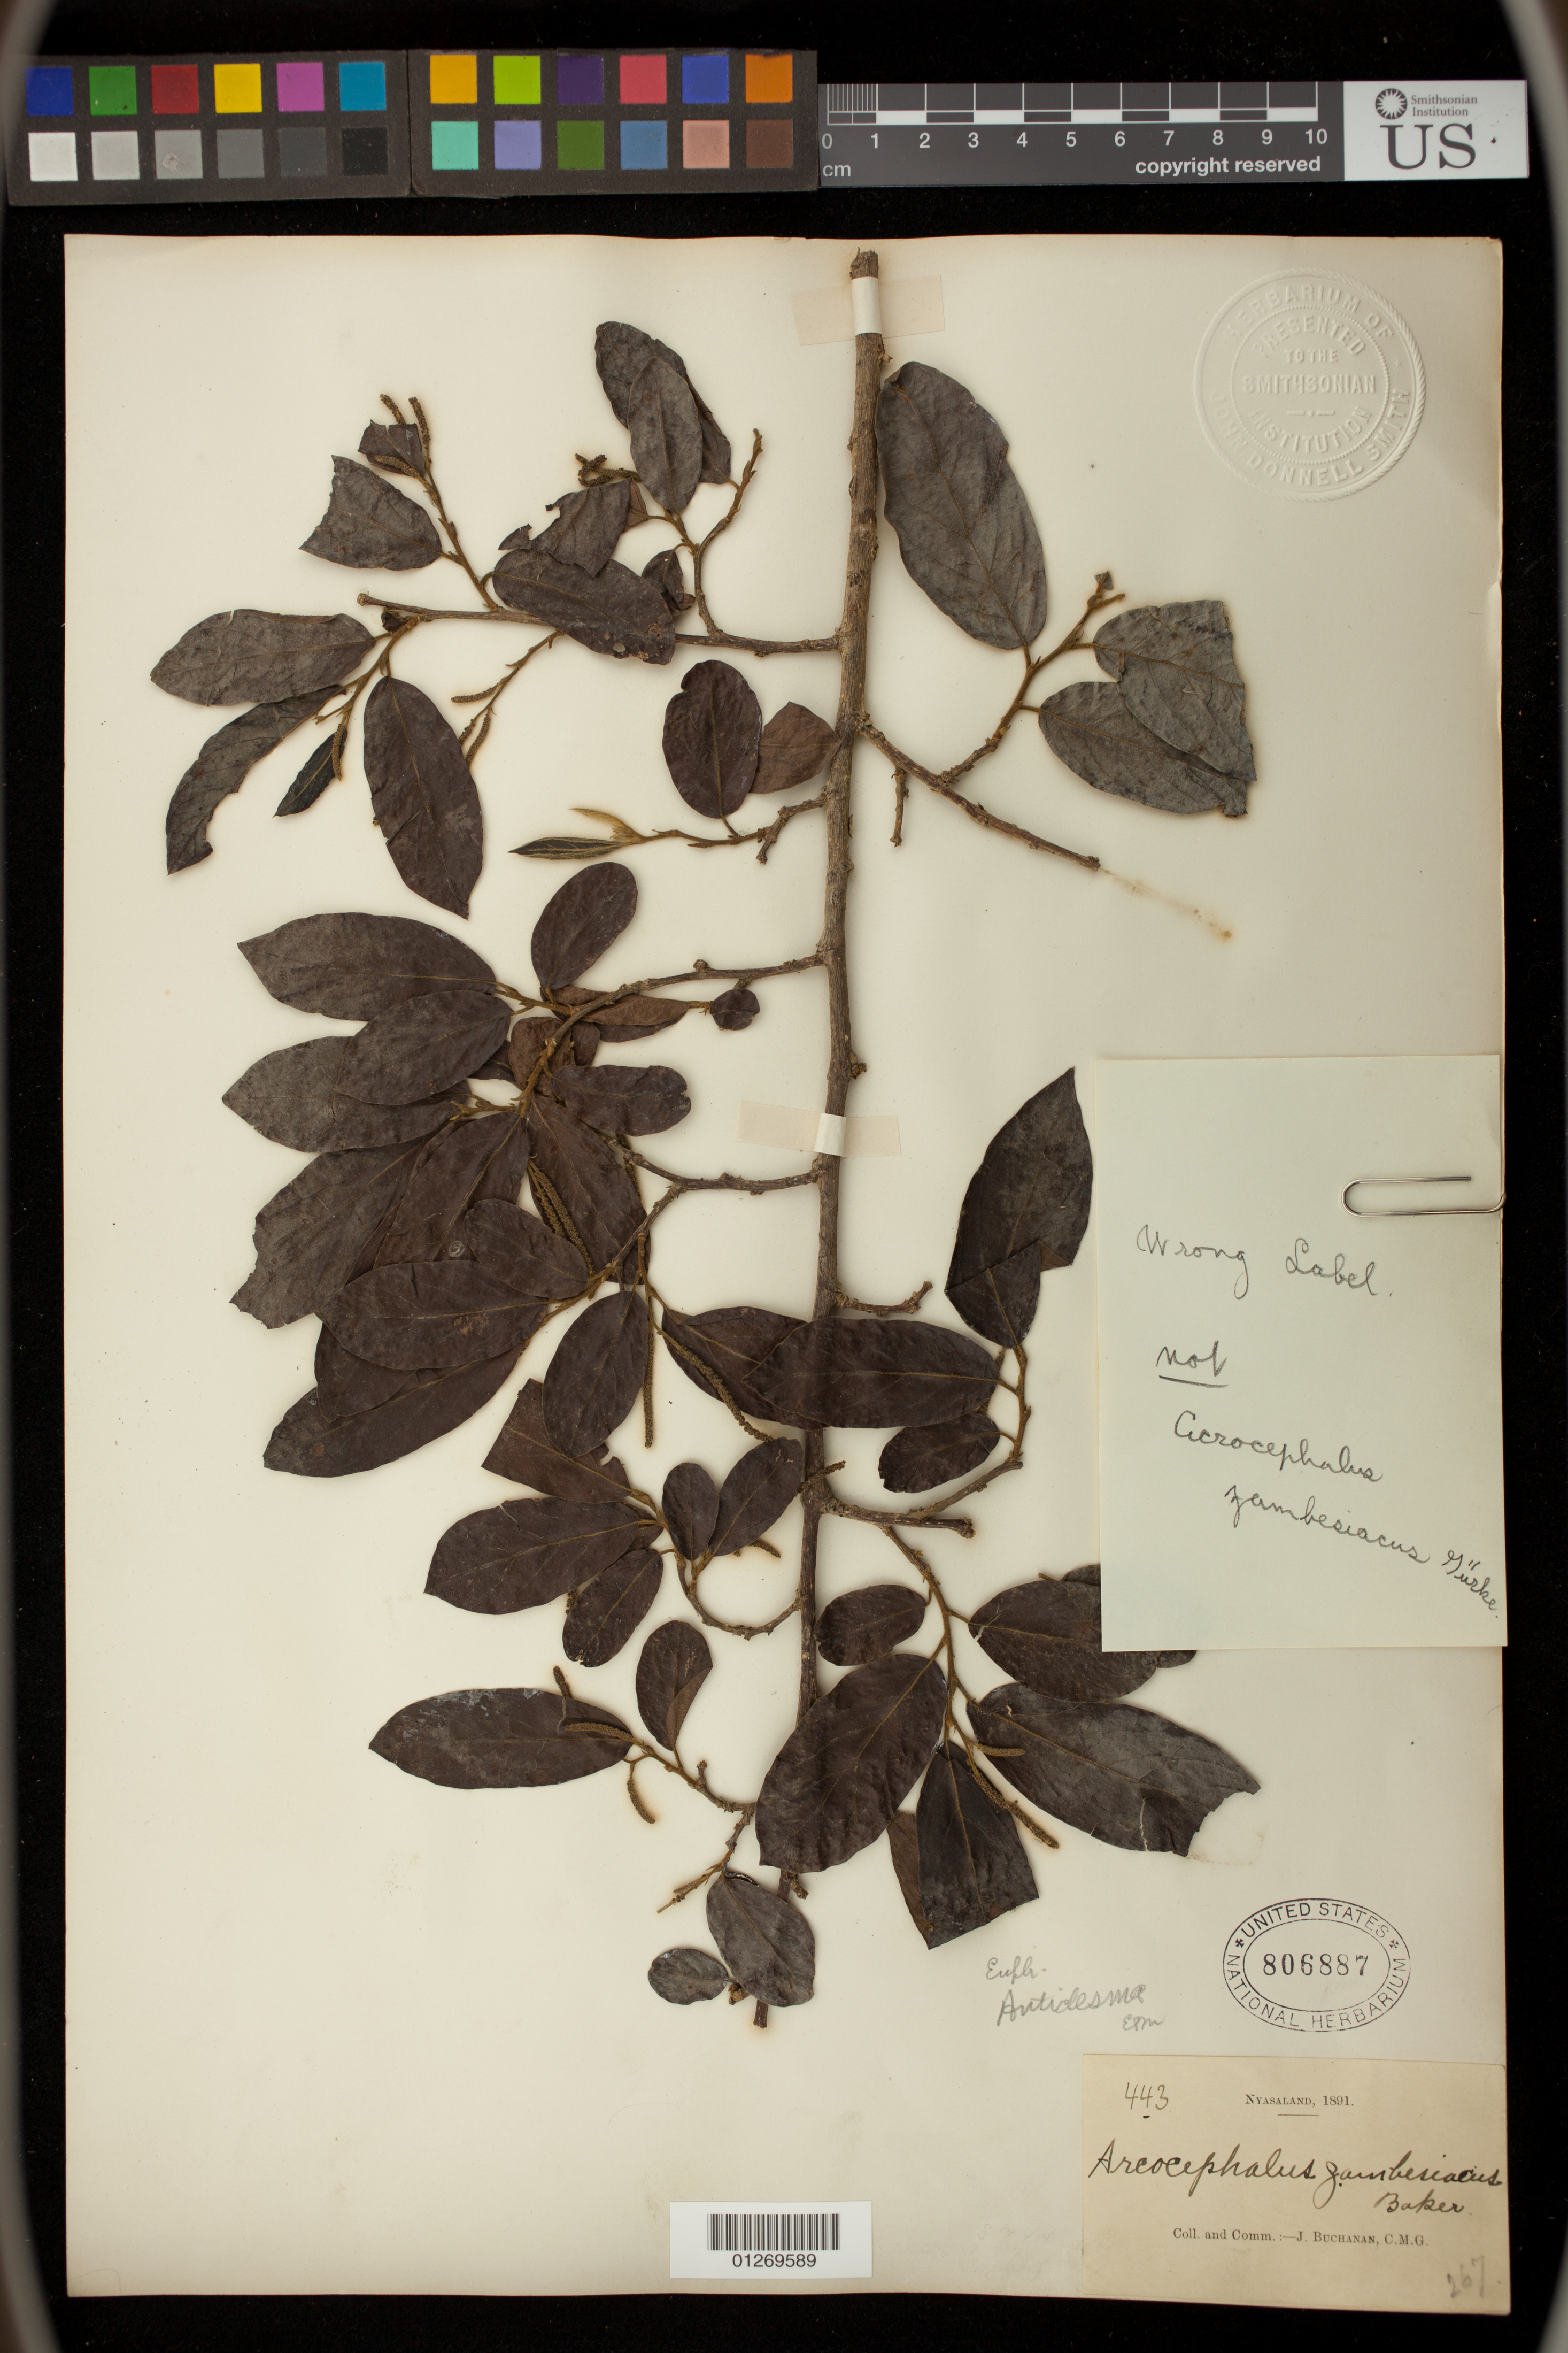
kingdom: Plantae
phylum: Tracheophyta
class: Magnoliopsida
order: Malpighiales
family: Phyllanthaceae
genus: Antidesma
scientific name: Antidesma sp.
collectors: J. Buchanan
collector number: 443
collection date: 1891-01/1891-12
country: Malawi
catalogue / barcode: US 806887